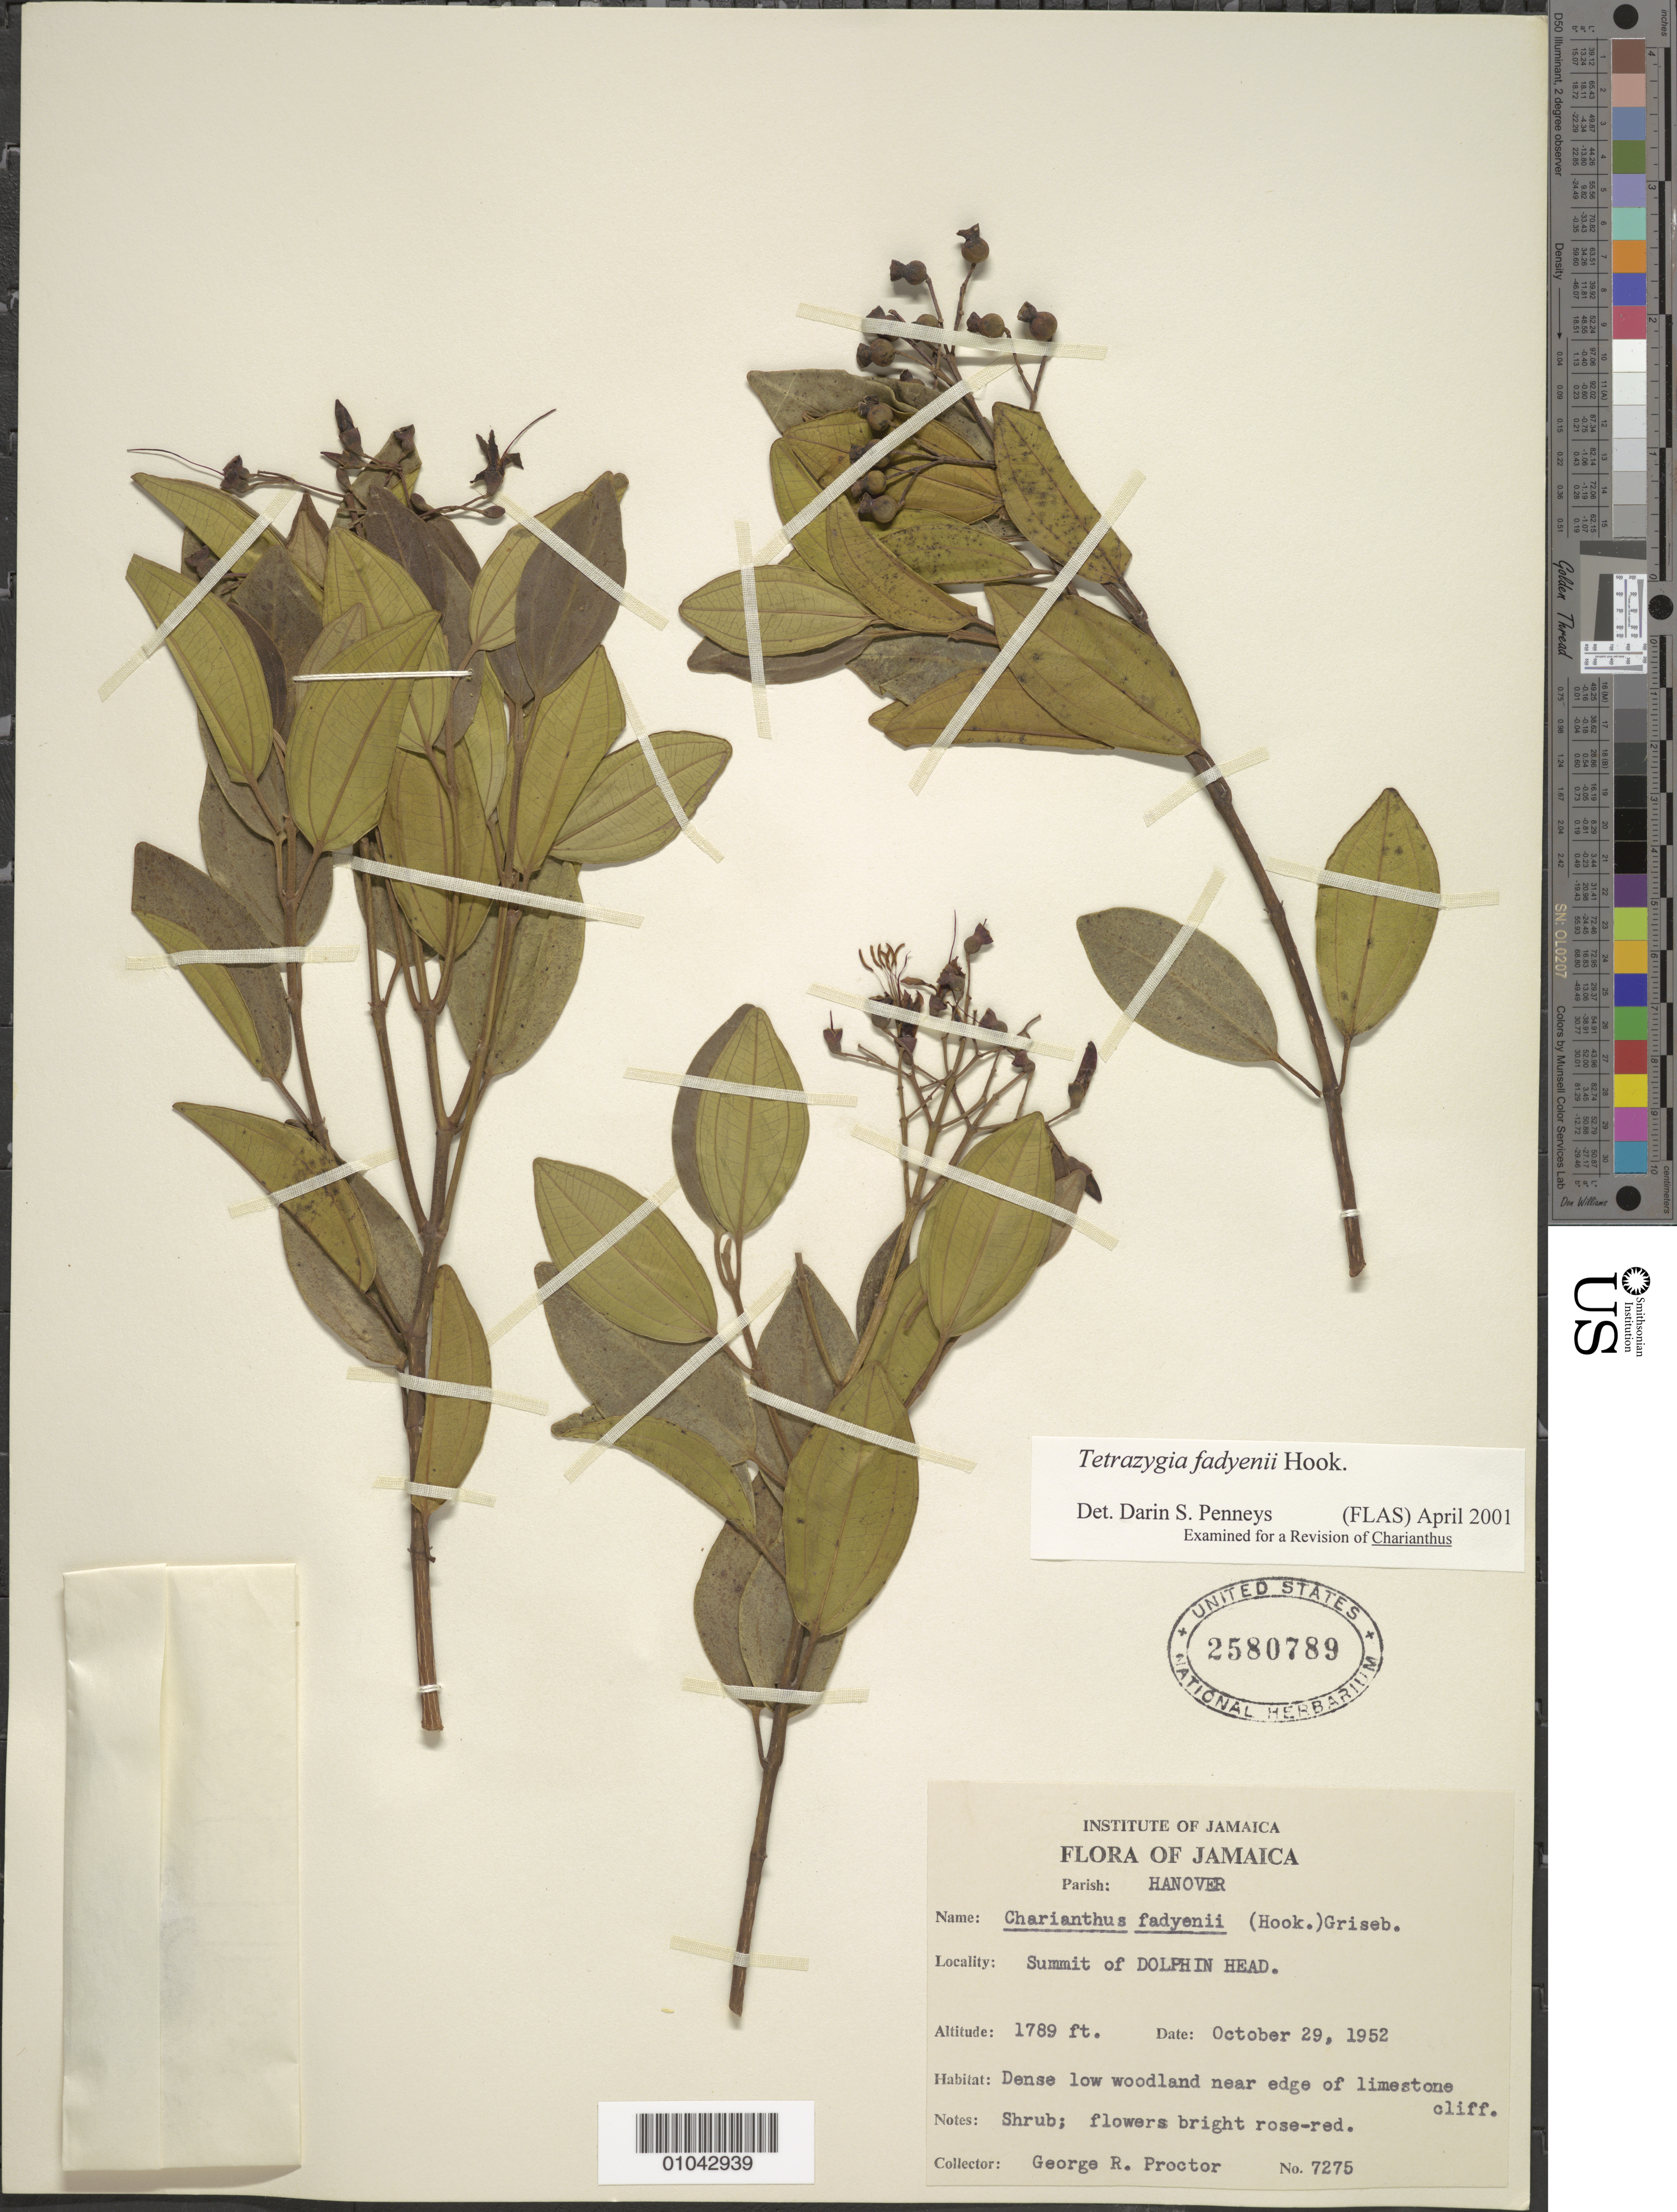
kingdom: Plantae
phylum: Tracheophyta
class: Magnoliopsida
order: Myrtales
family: Melastomataceae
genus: Tetrazygia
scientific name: Tetrazygia fadyenii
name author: Hook.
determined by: Penneys, D. S.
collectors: G. R. Proctor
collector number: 7275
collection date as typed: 29 Oct 1952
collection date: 1952-10-29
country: Jamaica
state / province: Hanover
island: Jamaica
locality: Summit of Dolphin Head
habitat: Dense low woodland near edge of limestone cliff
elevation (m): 545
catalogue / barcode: US 2580789